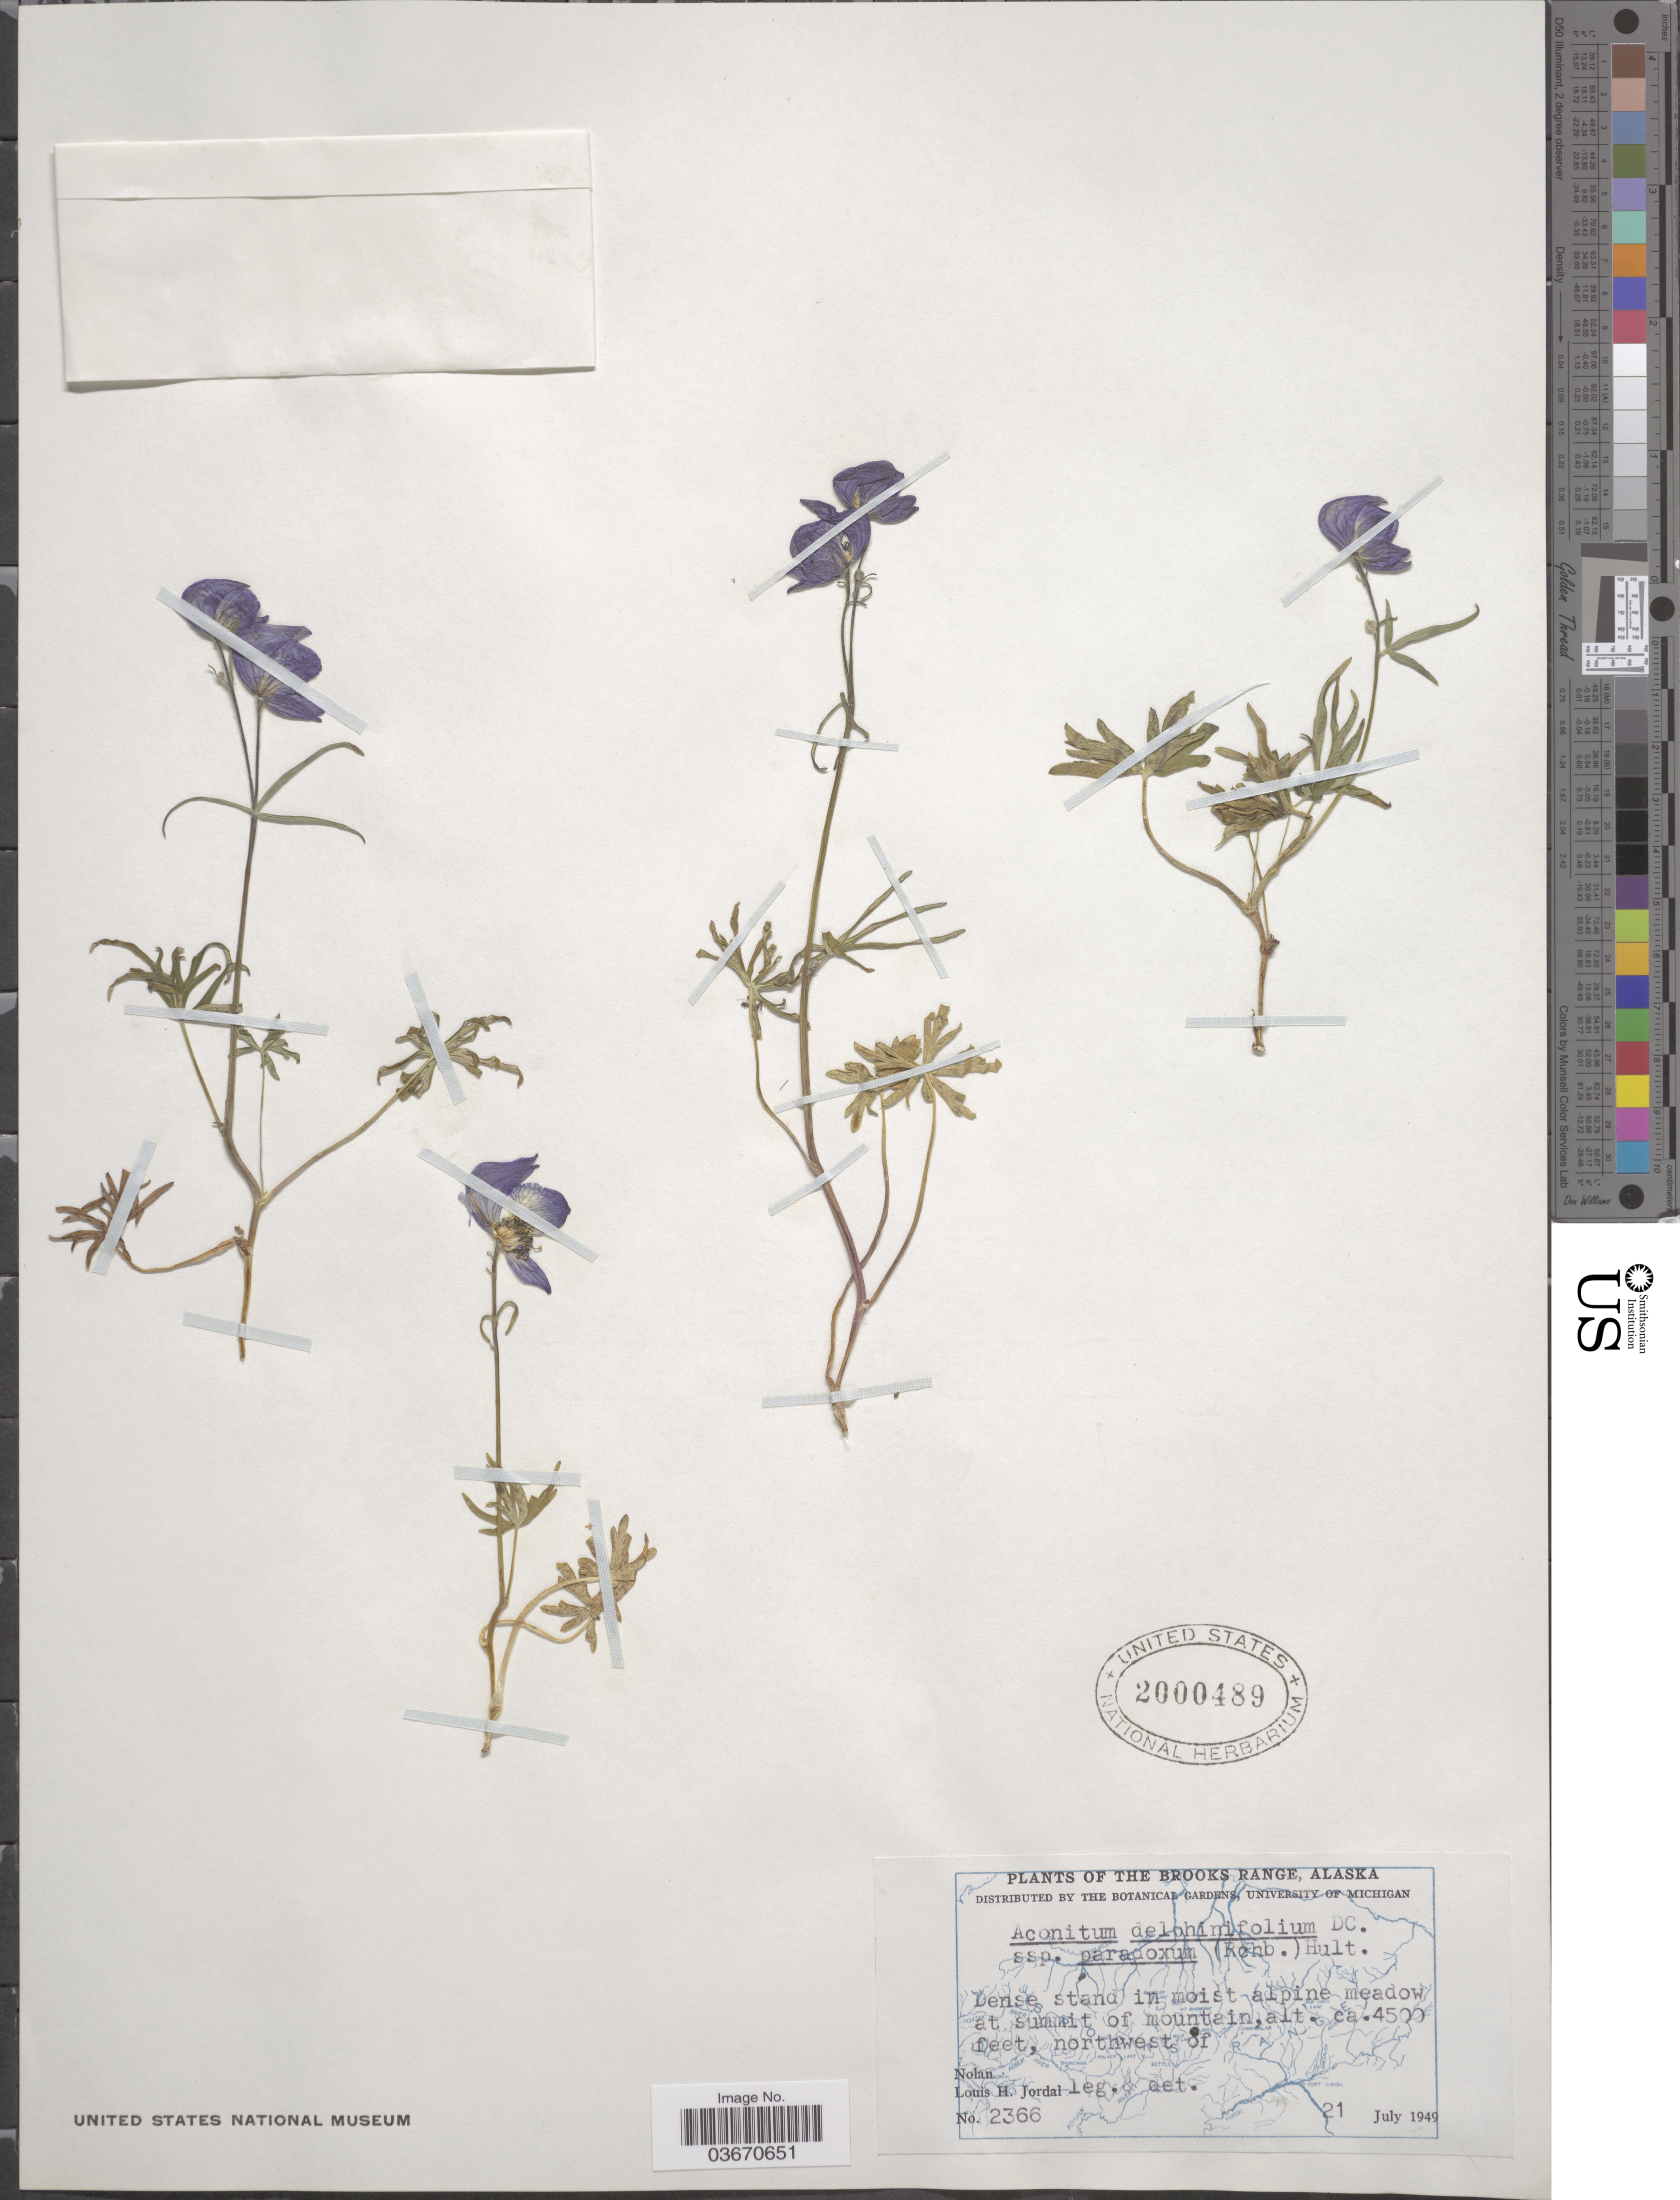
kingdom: Plantae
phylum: Tracheophyta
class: Magnoliopsida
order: Ranunculales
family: Ranunculaceae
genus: Aconitum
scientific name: Aconitum delphinifolium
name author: DC.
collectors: L. Jordal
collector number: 2366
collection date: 1949-07-21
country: United States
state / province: Alaska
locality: The Brooks Range. Northwest of Nolan.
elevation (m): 1372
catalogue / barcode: US 2000489